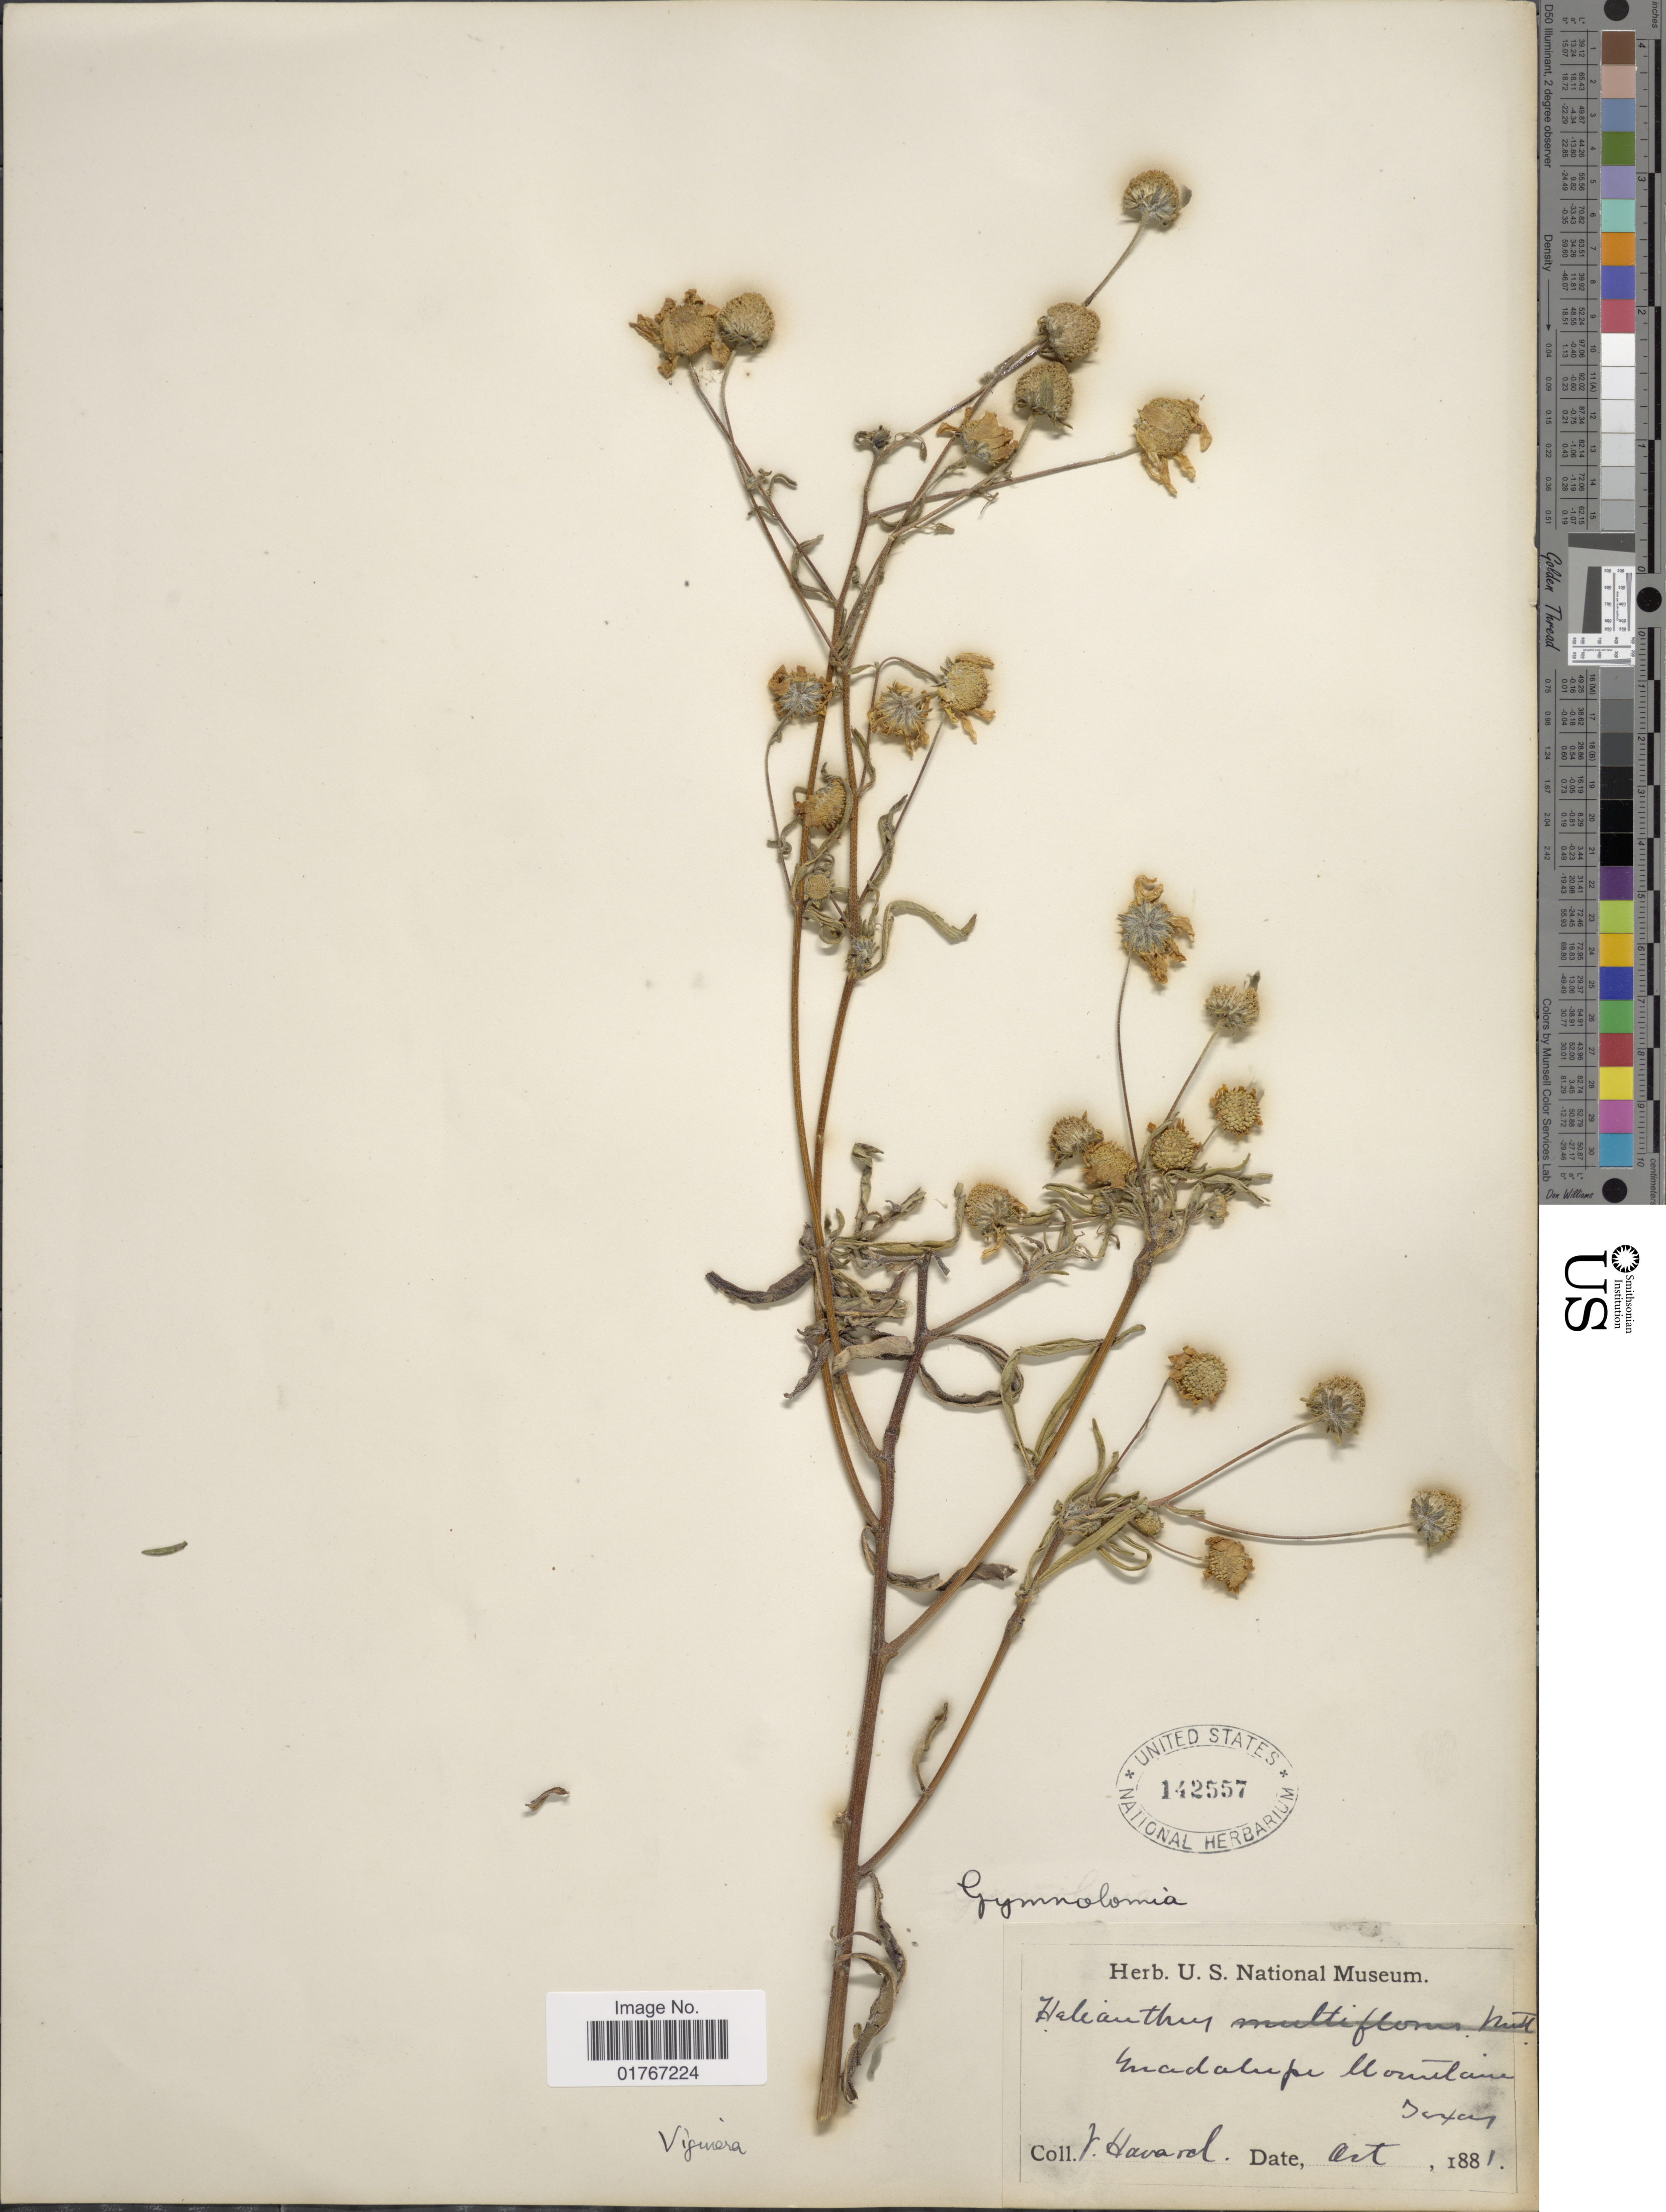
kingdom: Plantae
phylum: Tracheophyta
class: Magnoliopsida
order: Asterales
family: Asteraceae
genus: Heliomeris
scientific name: Heliomeris longifolia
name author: (B.L. Rob.) Cockerell & Greenm.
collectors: V. Havard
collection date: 1881-10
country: United States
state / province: Texas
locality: Guadalupe Mountains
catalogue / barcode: US 142557